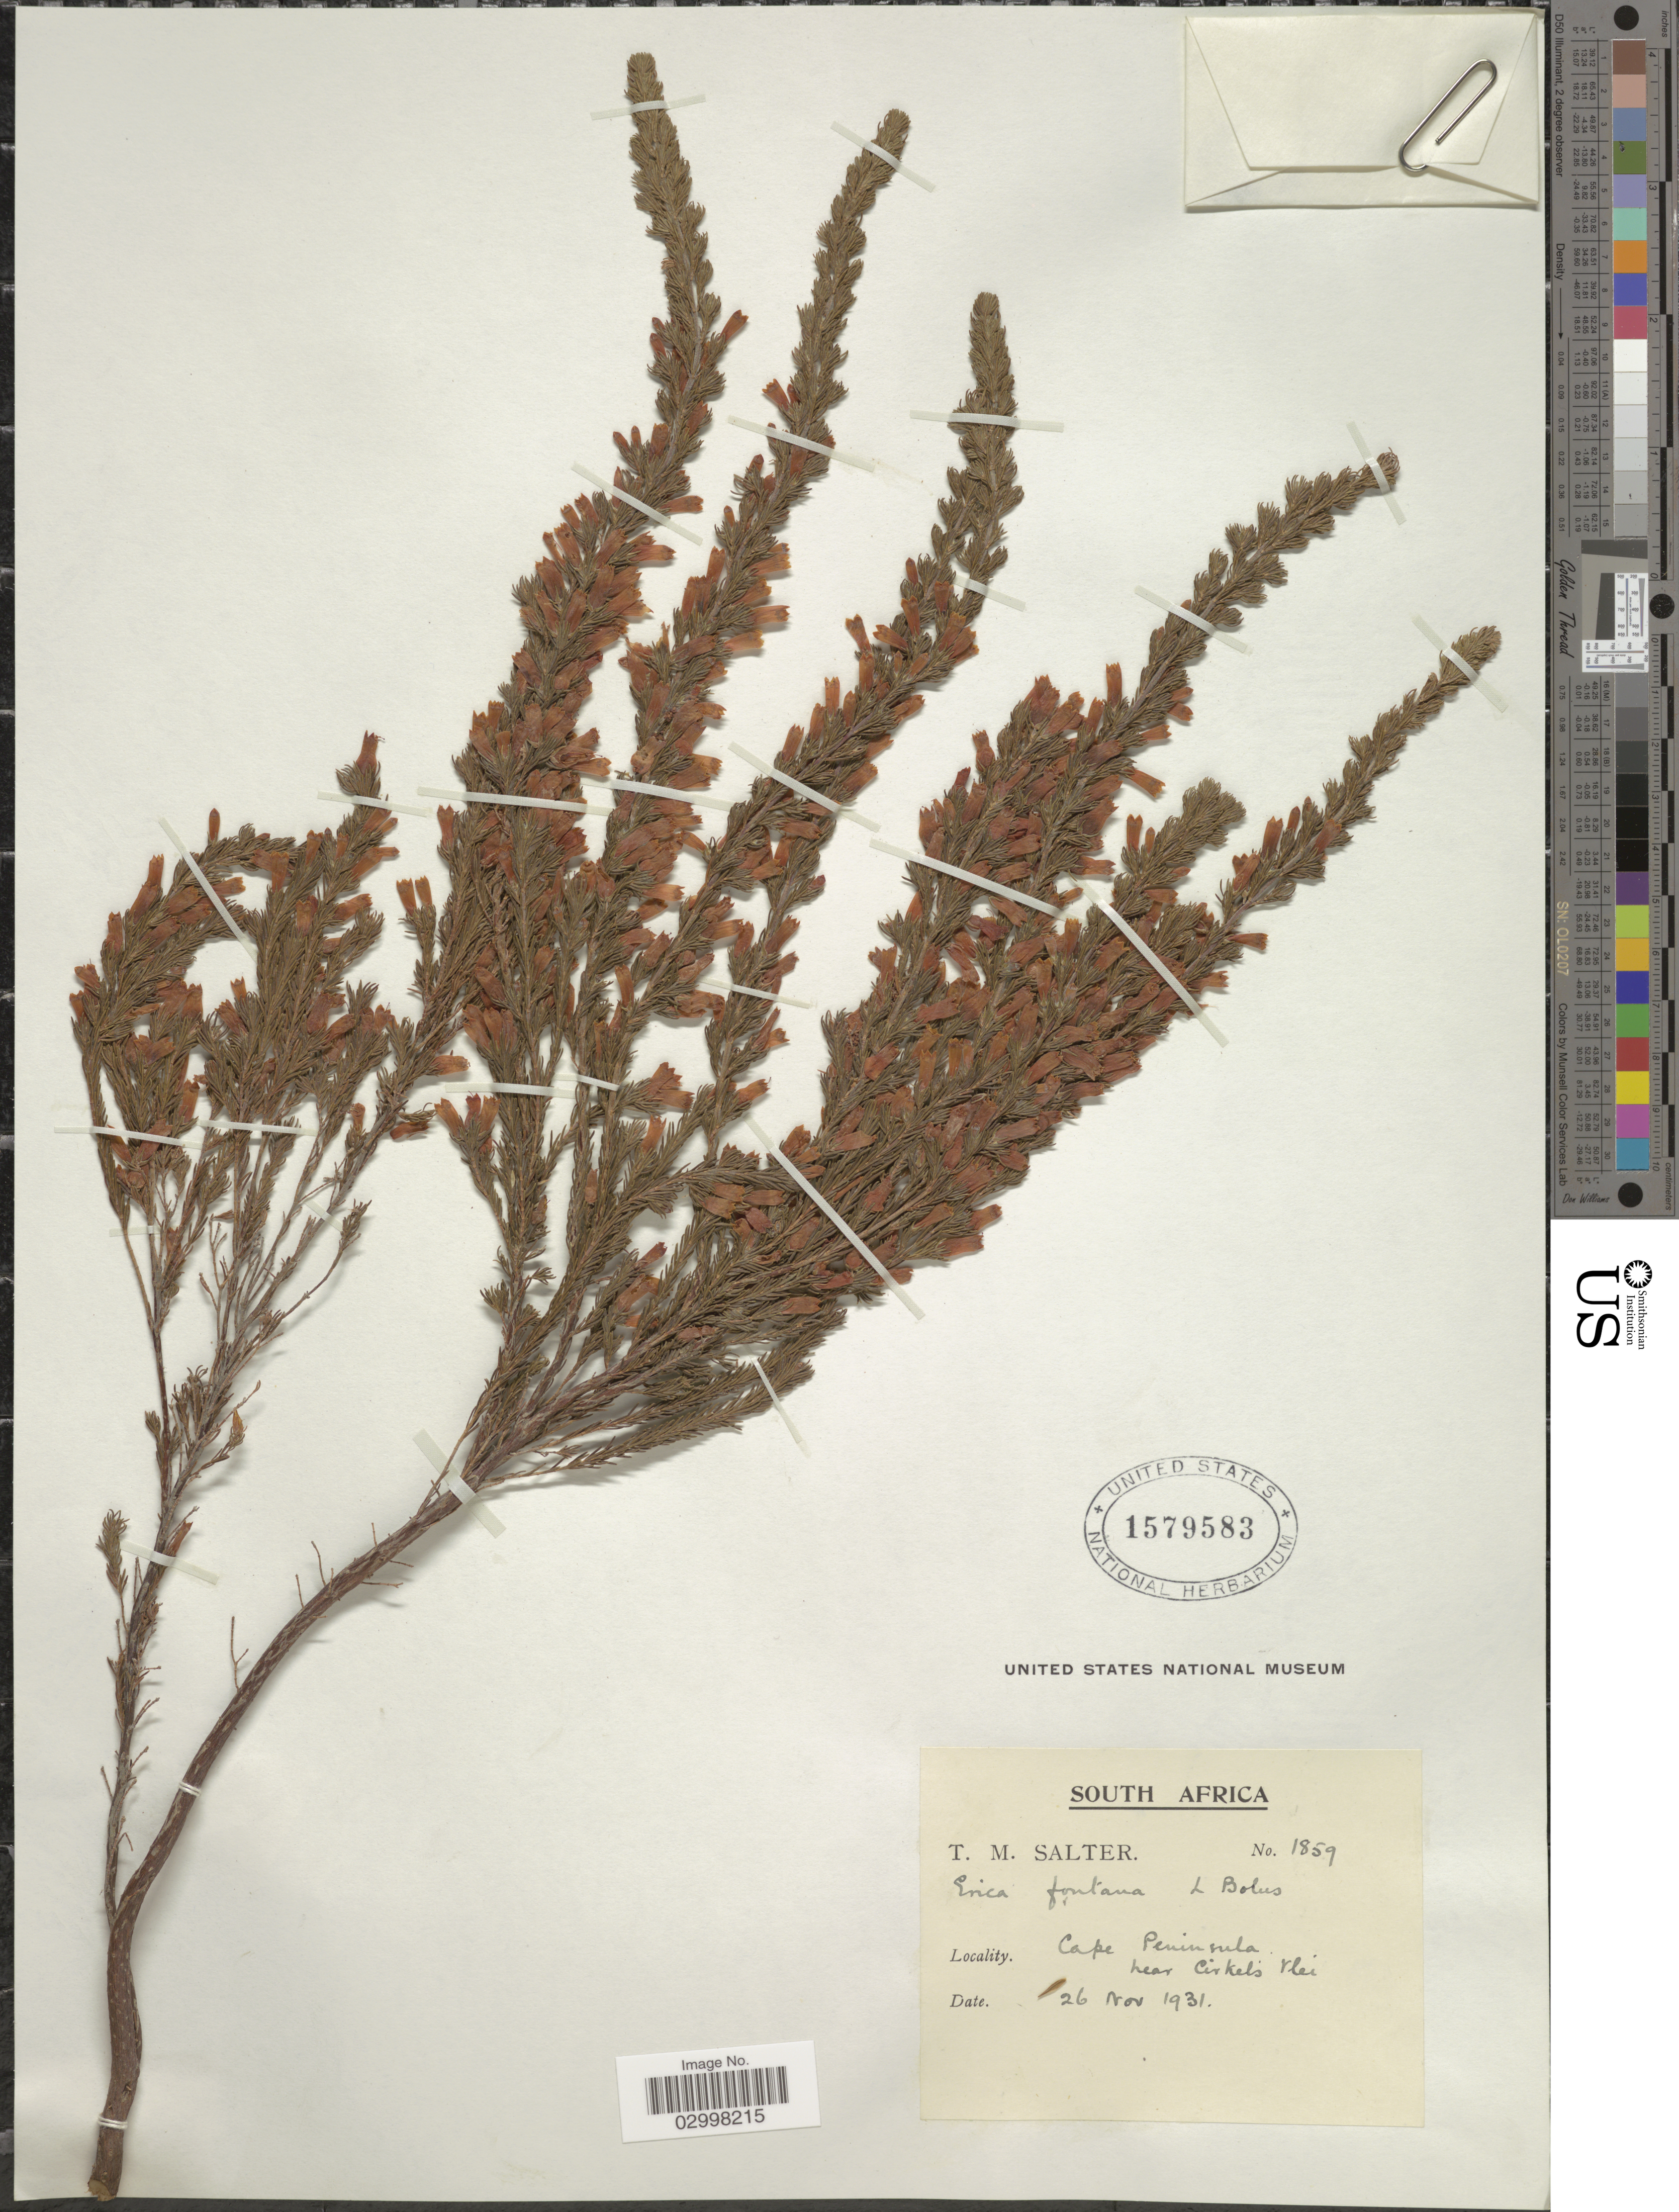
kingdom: Plantae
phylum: Tracheophyta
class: Magnoliopsida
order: Ericales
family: Ericaceae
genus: Erica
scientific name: Erica fontana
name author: L. Bolus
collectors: T. Salter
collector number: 1859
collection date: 1931-11-26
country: South Africa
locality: Cape Peninsula near Cirkels Vlei.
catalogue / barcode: US 1579583